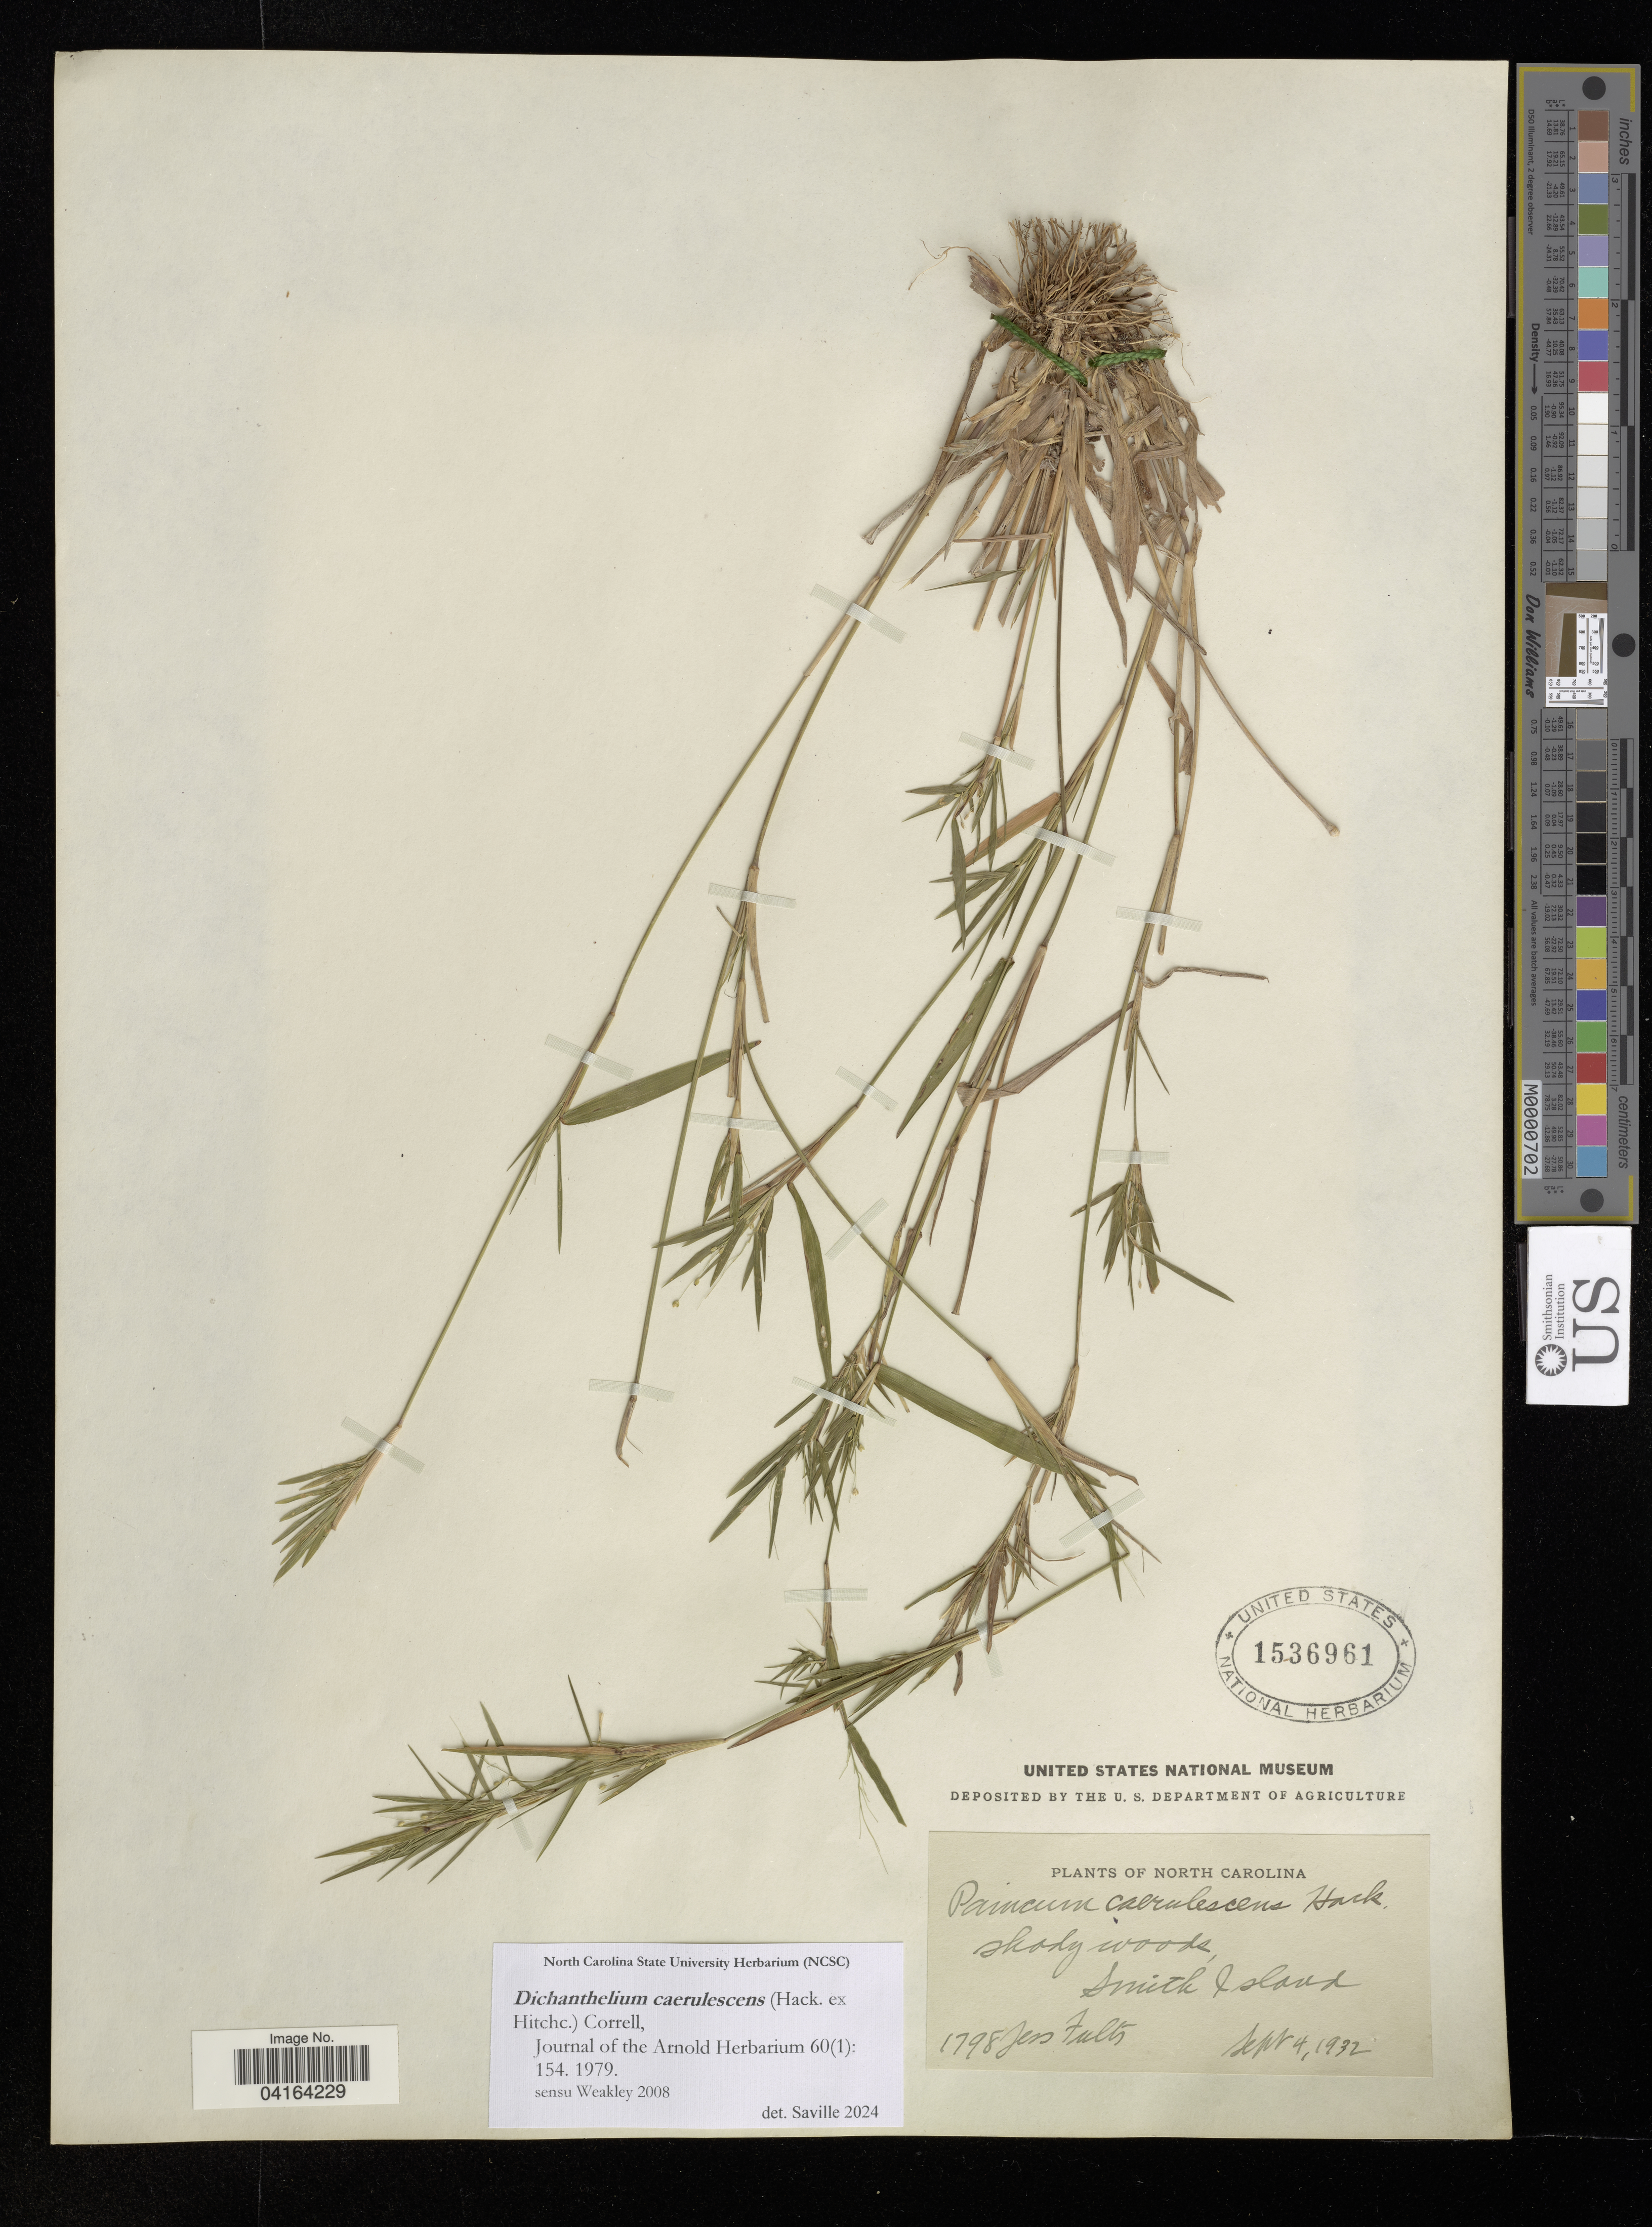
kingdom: Plantae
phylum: Tracheophyta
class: Liliopsida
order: Poales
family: Poaceae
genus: Dichanthelium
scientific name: Dichanthelium caerulescens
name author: (Hack. ex Hitchc.) Correll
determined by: Saville, A. C., (NCSC), North Carolina State University (UNITED STATES)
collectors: J. Fults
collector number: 1798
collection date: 1932-09-04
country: United States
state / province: North Carolina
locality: Shady woods, Smith Island.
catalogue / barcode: US 1536961